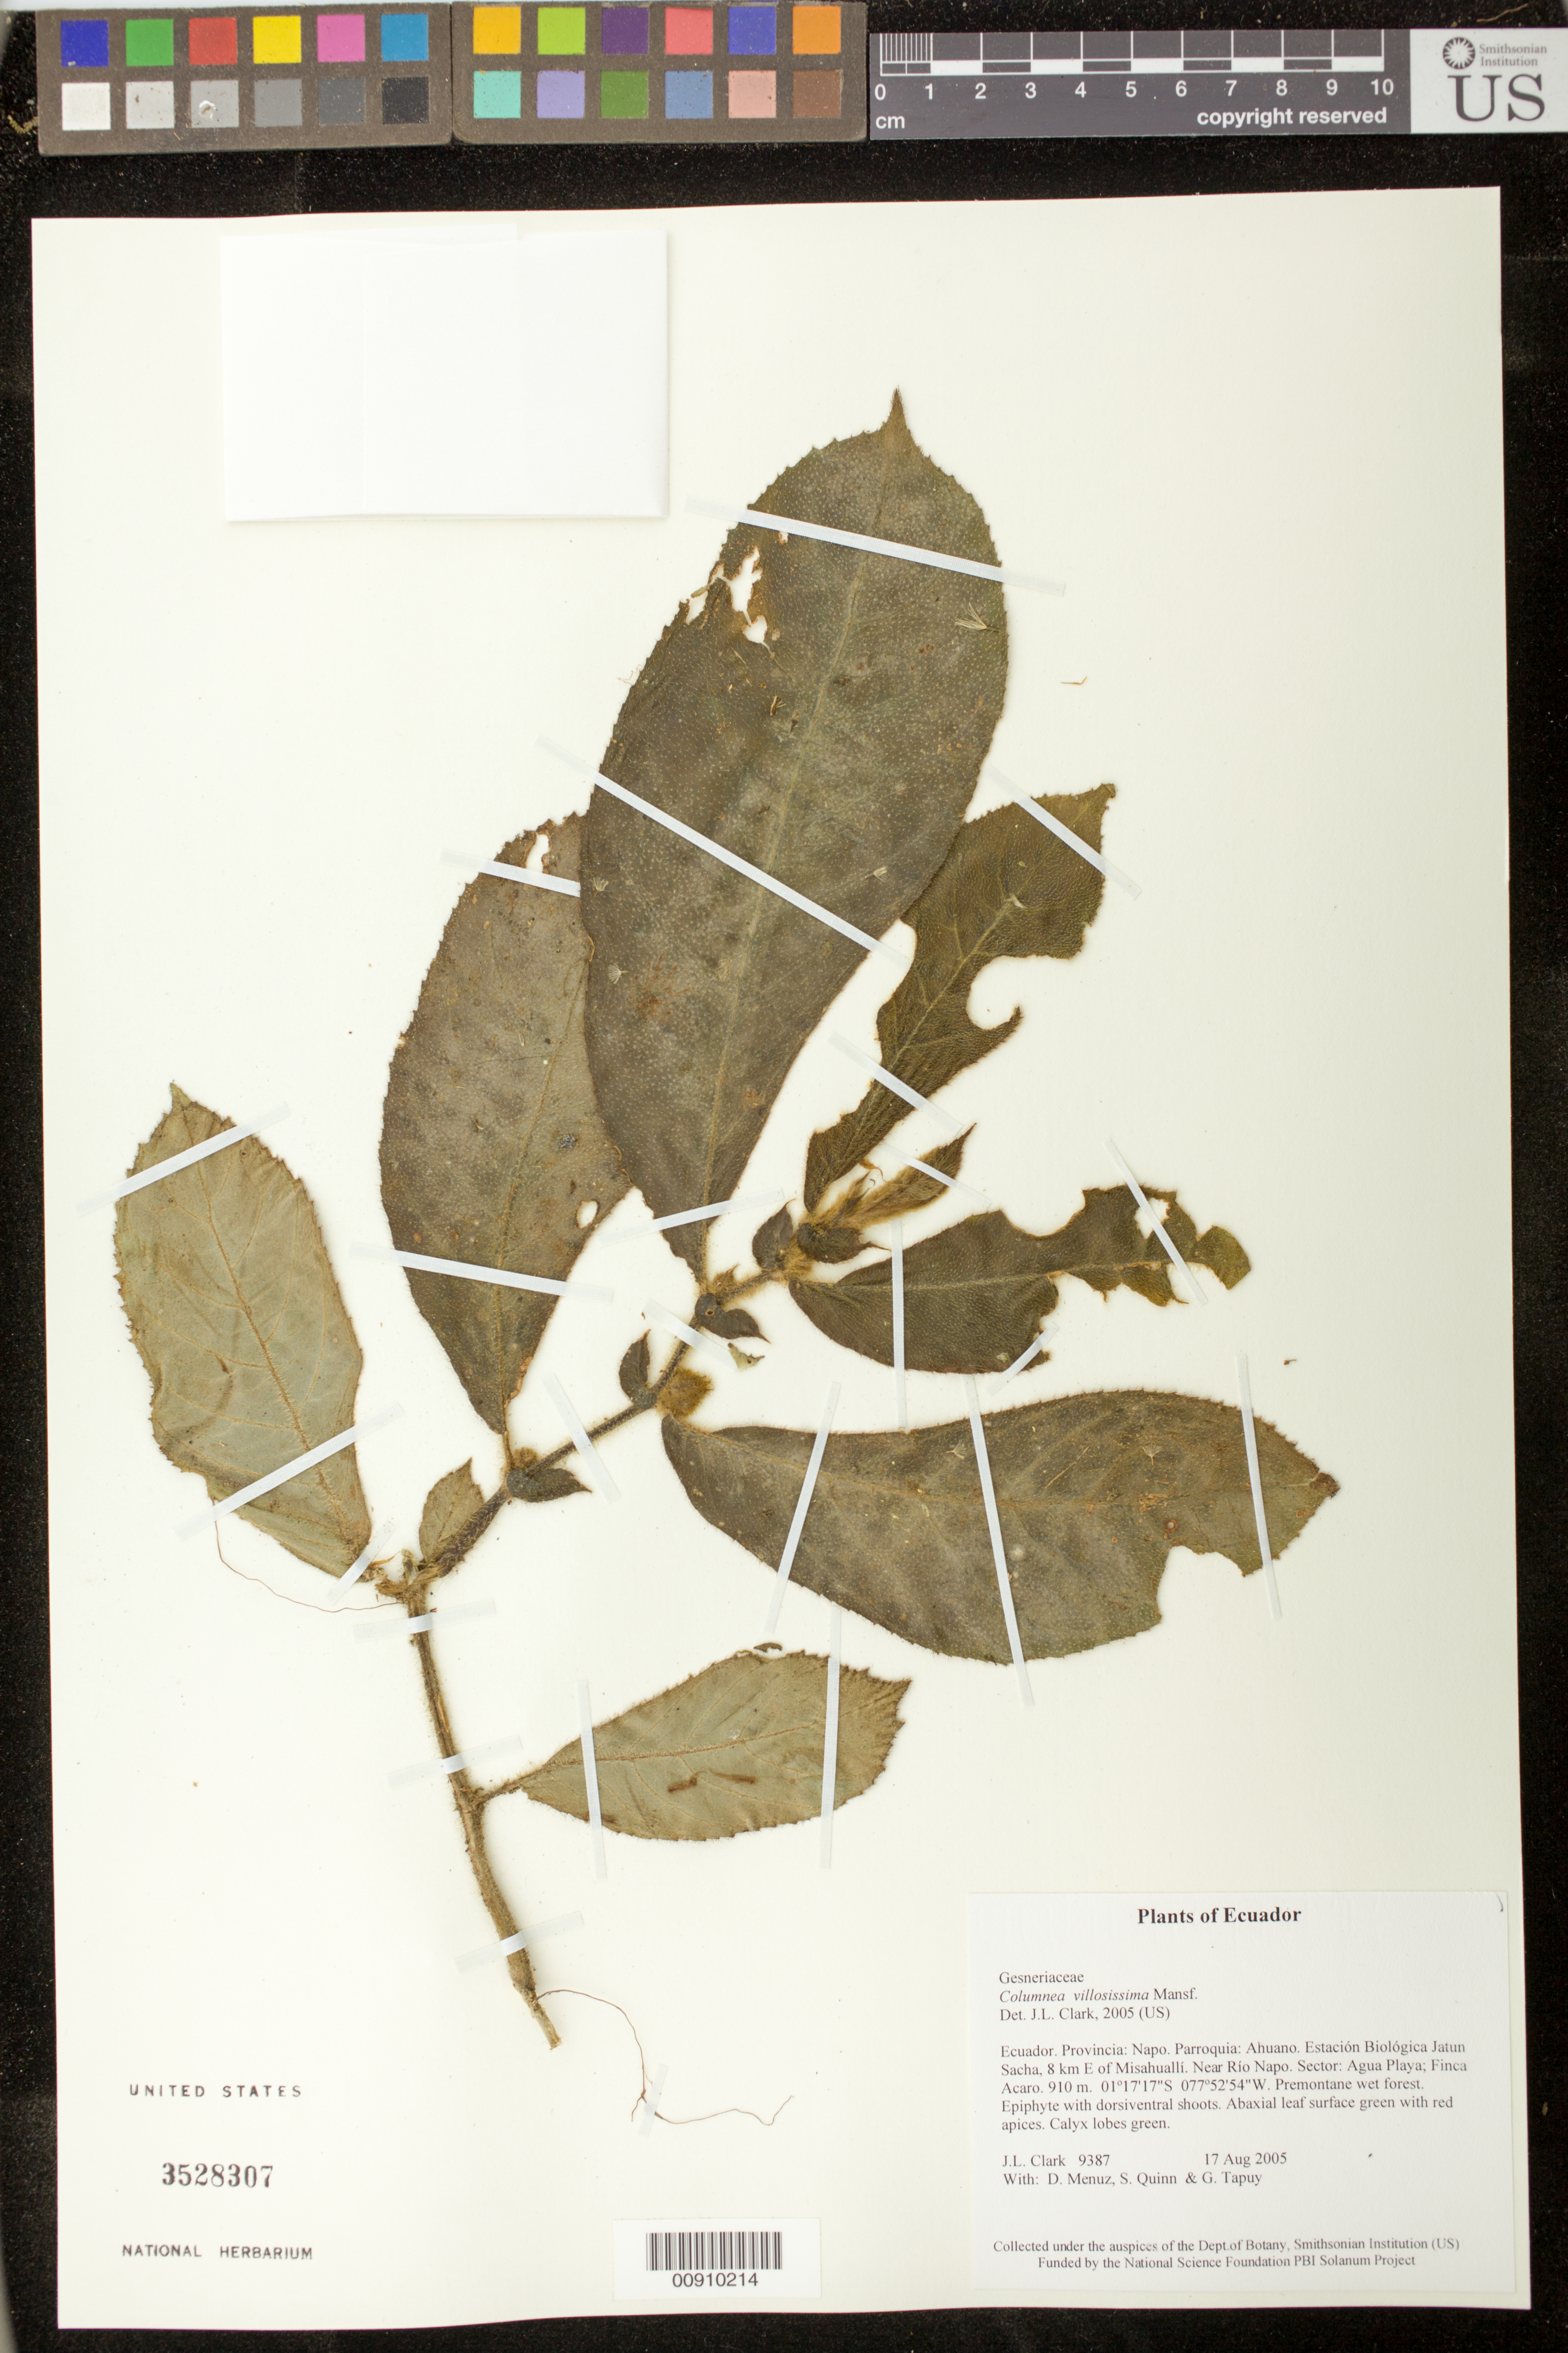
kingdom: Plantae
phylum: Tracheophyta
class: Magnoliopsida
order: Lamiales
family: Gesneriaceae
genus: Columnea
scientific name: Columnea villosissima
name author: Mansf.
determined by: Clark, J. L., (SEL), The Marie Selby Botanical Garden (UNITED STATES)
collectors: J. L. Clark, D. Menuz, S. Quinn & G. Tapuy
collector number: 9387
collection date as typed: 17 Aug 2005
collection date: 2005-08-17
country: Ecuador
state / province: Napo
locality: Parroquia: Ahuano. Estación Biológica Jatun Sacha, 8 km E of Misahuallí. Near Río Napo. Sector: Agua Playa; Finca Acaro.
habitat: Premontane wet forest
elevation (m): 910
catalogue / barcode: US 3528307